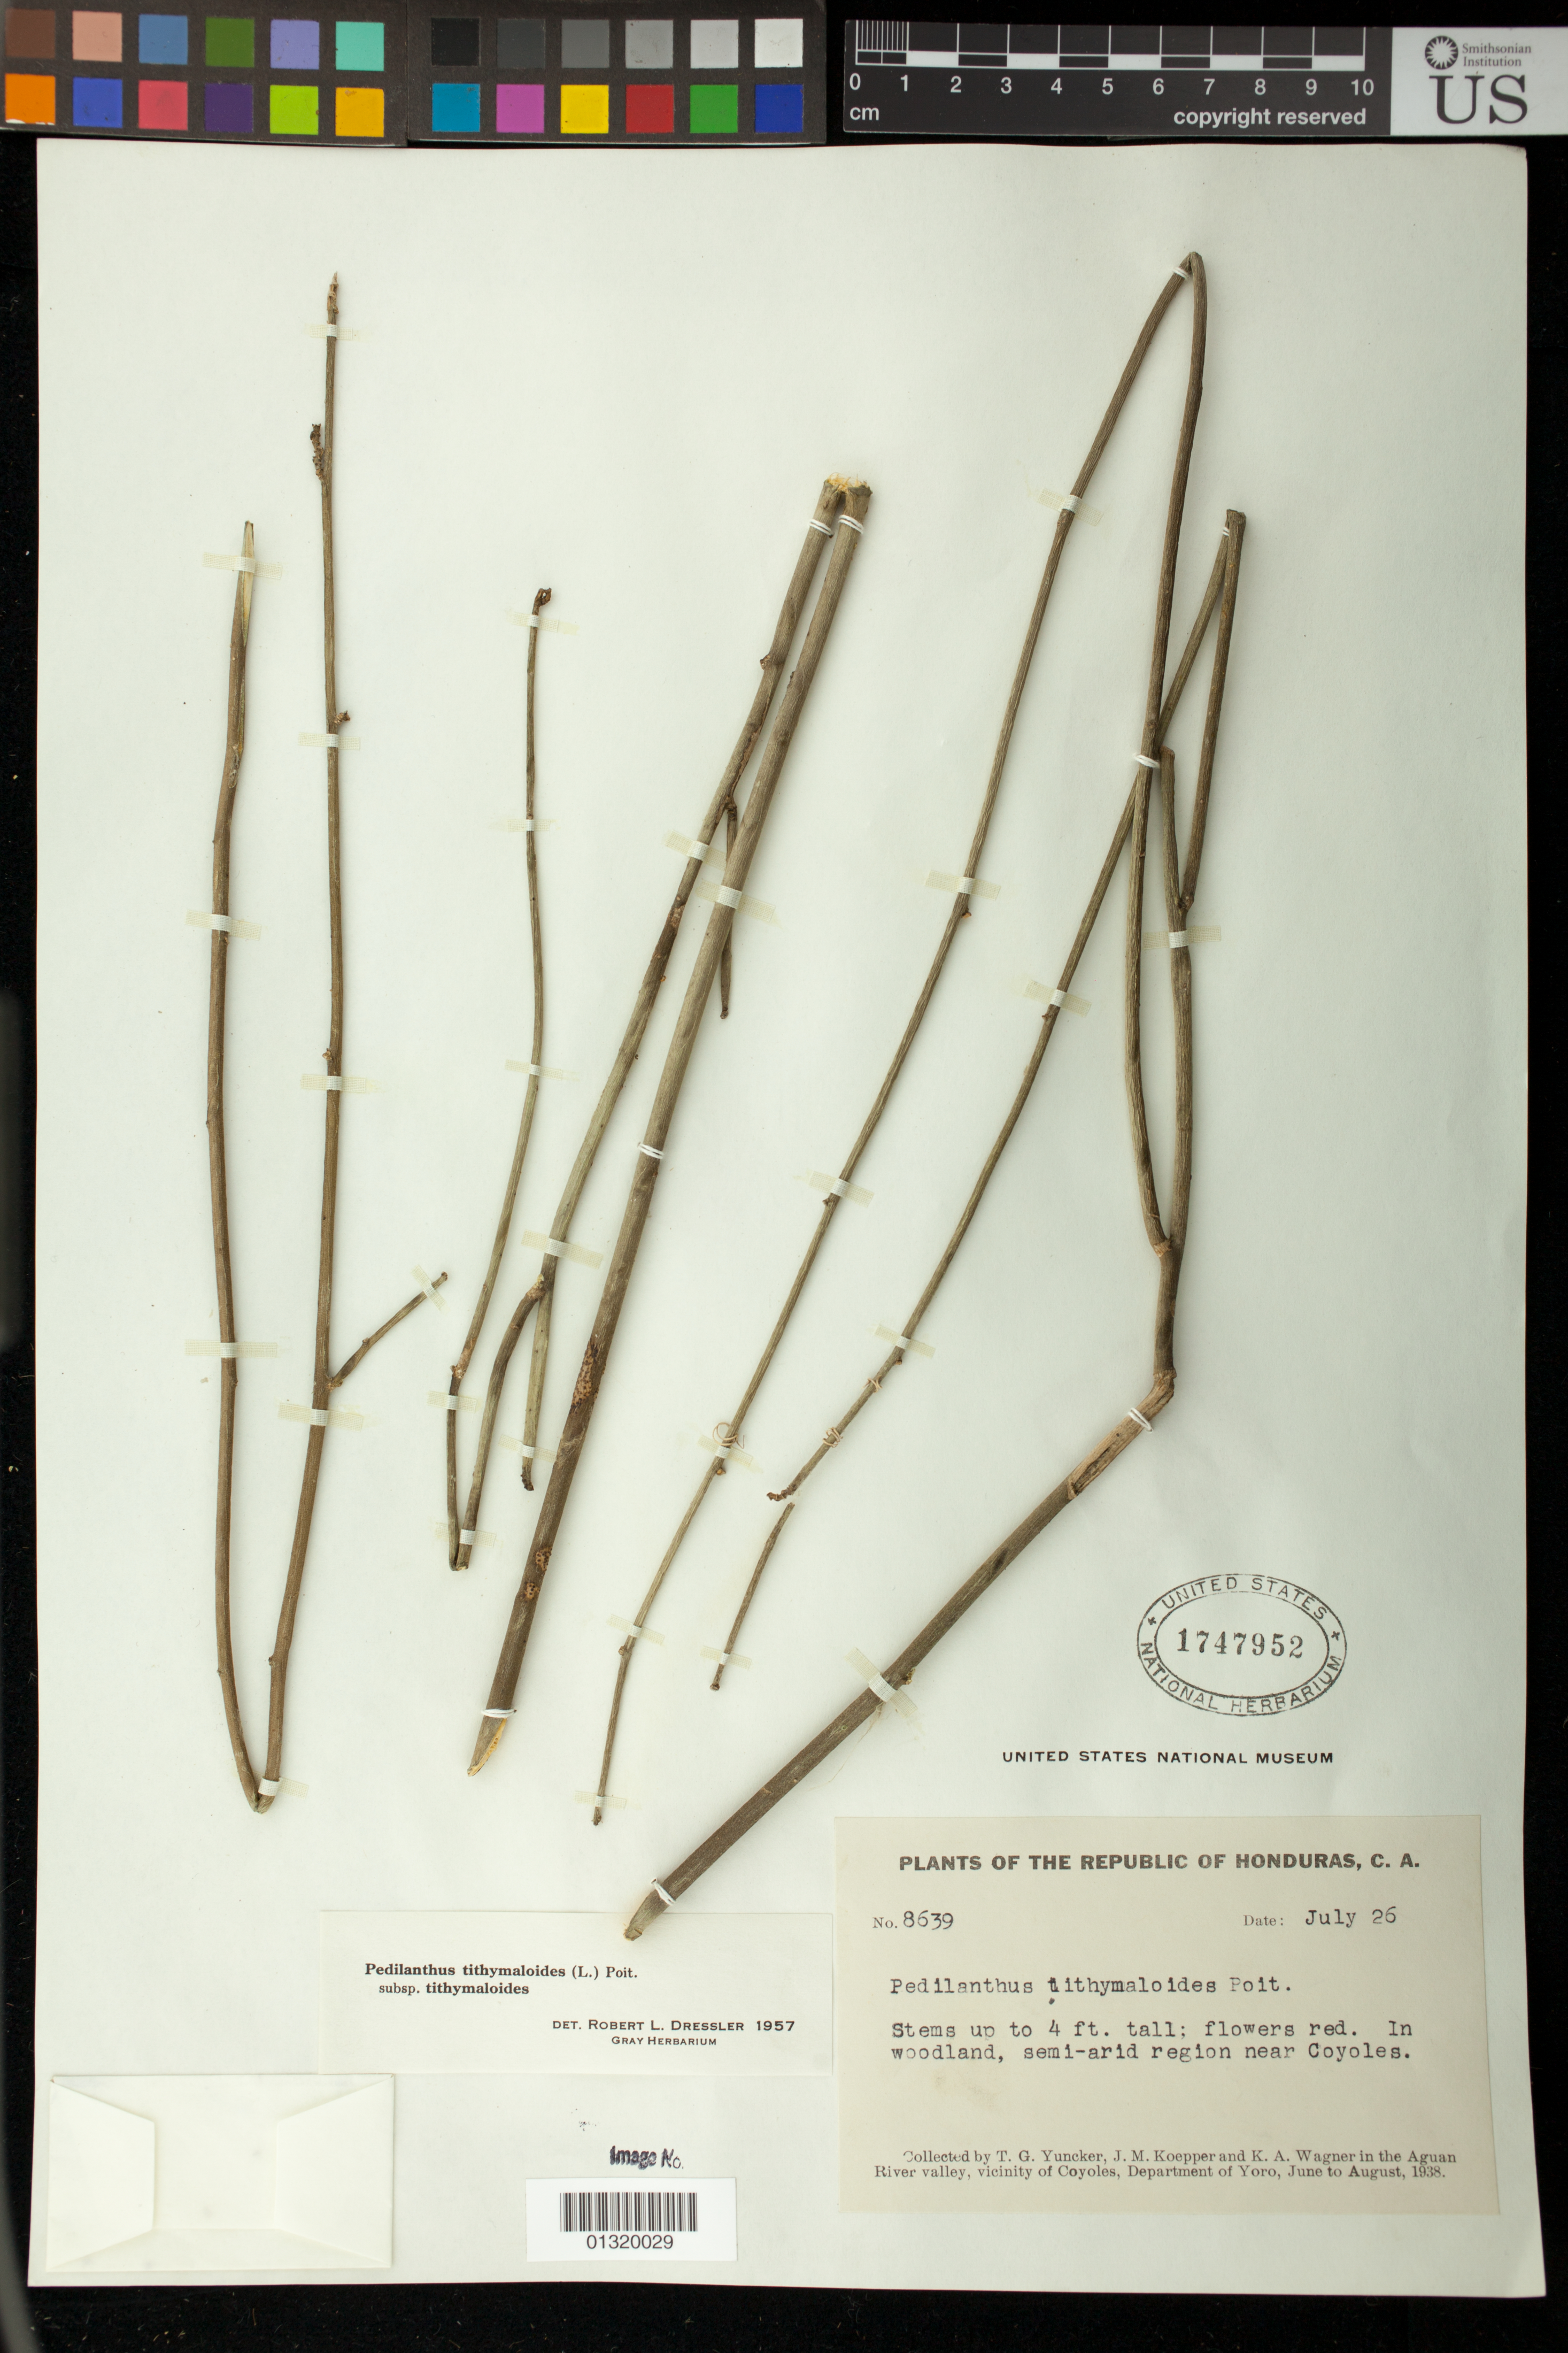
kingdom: Plantae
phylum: Tracheophyta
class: Magnoliopsida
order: Malpighiales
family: Euphorbiaceae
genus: Pedilanthus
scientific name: Pedilanthus tithymaloides subsp. tithymaloides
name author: (L.) Poit.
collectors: T. G. Yuncker, J. M. Koepper & K. A. Wagner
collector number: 8639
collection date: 1938-07-26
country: Honduras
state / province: Yoro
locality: Aguan River valley, vicinity of Coyoles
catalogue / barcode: US 1747952